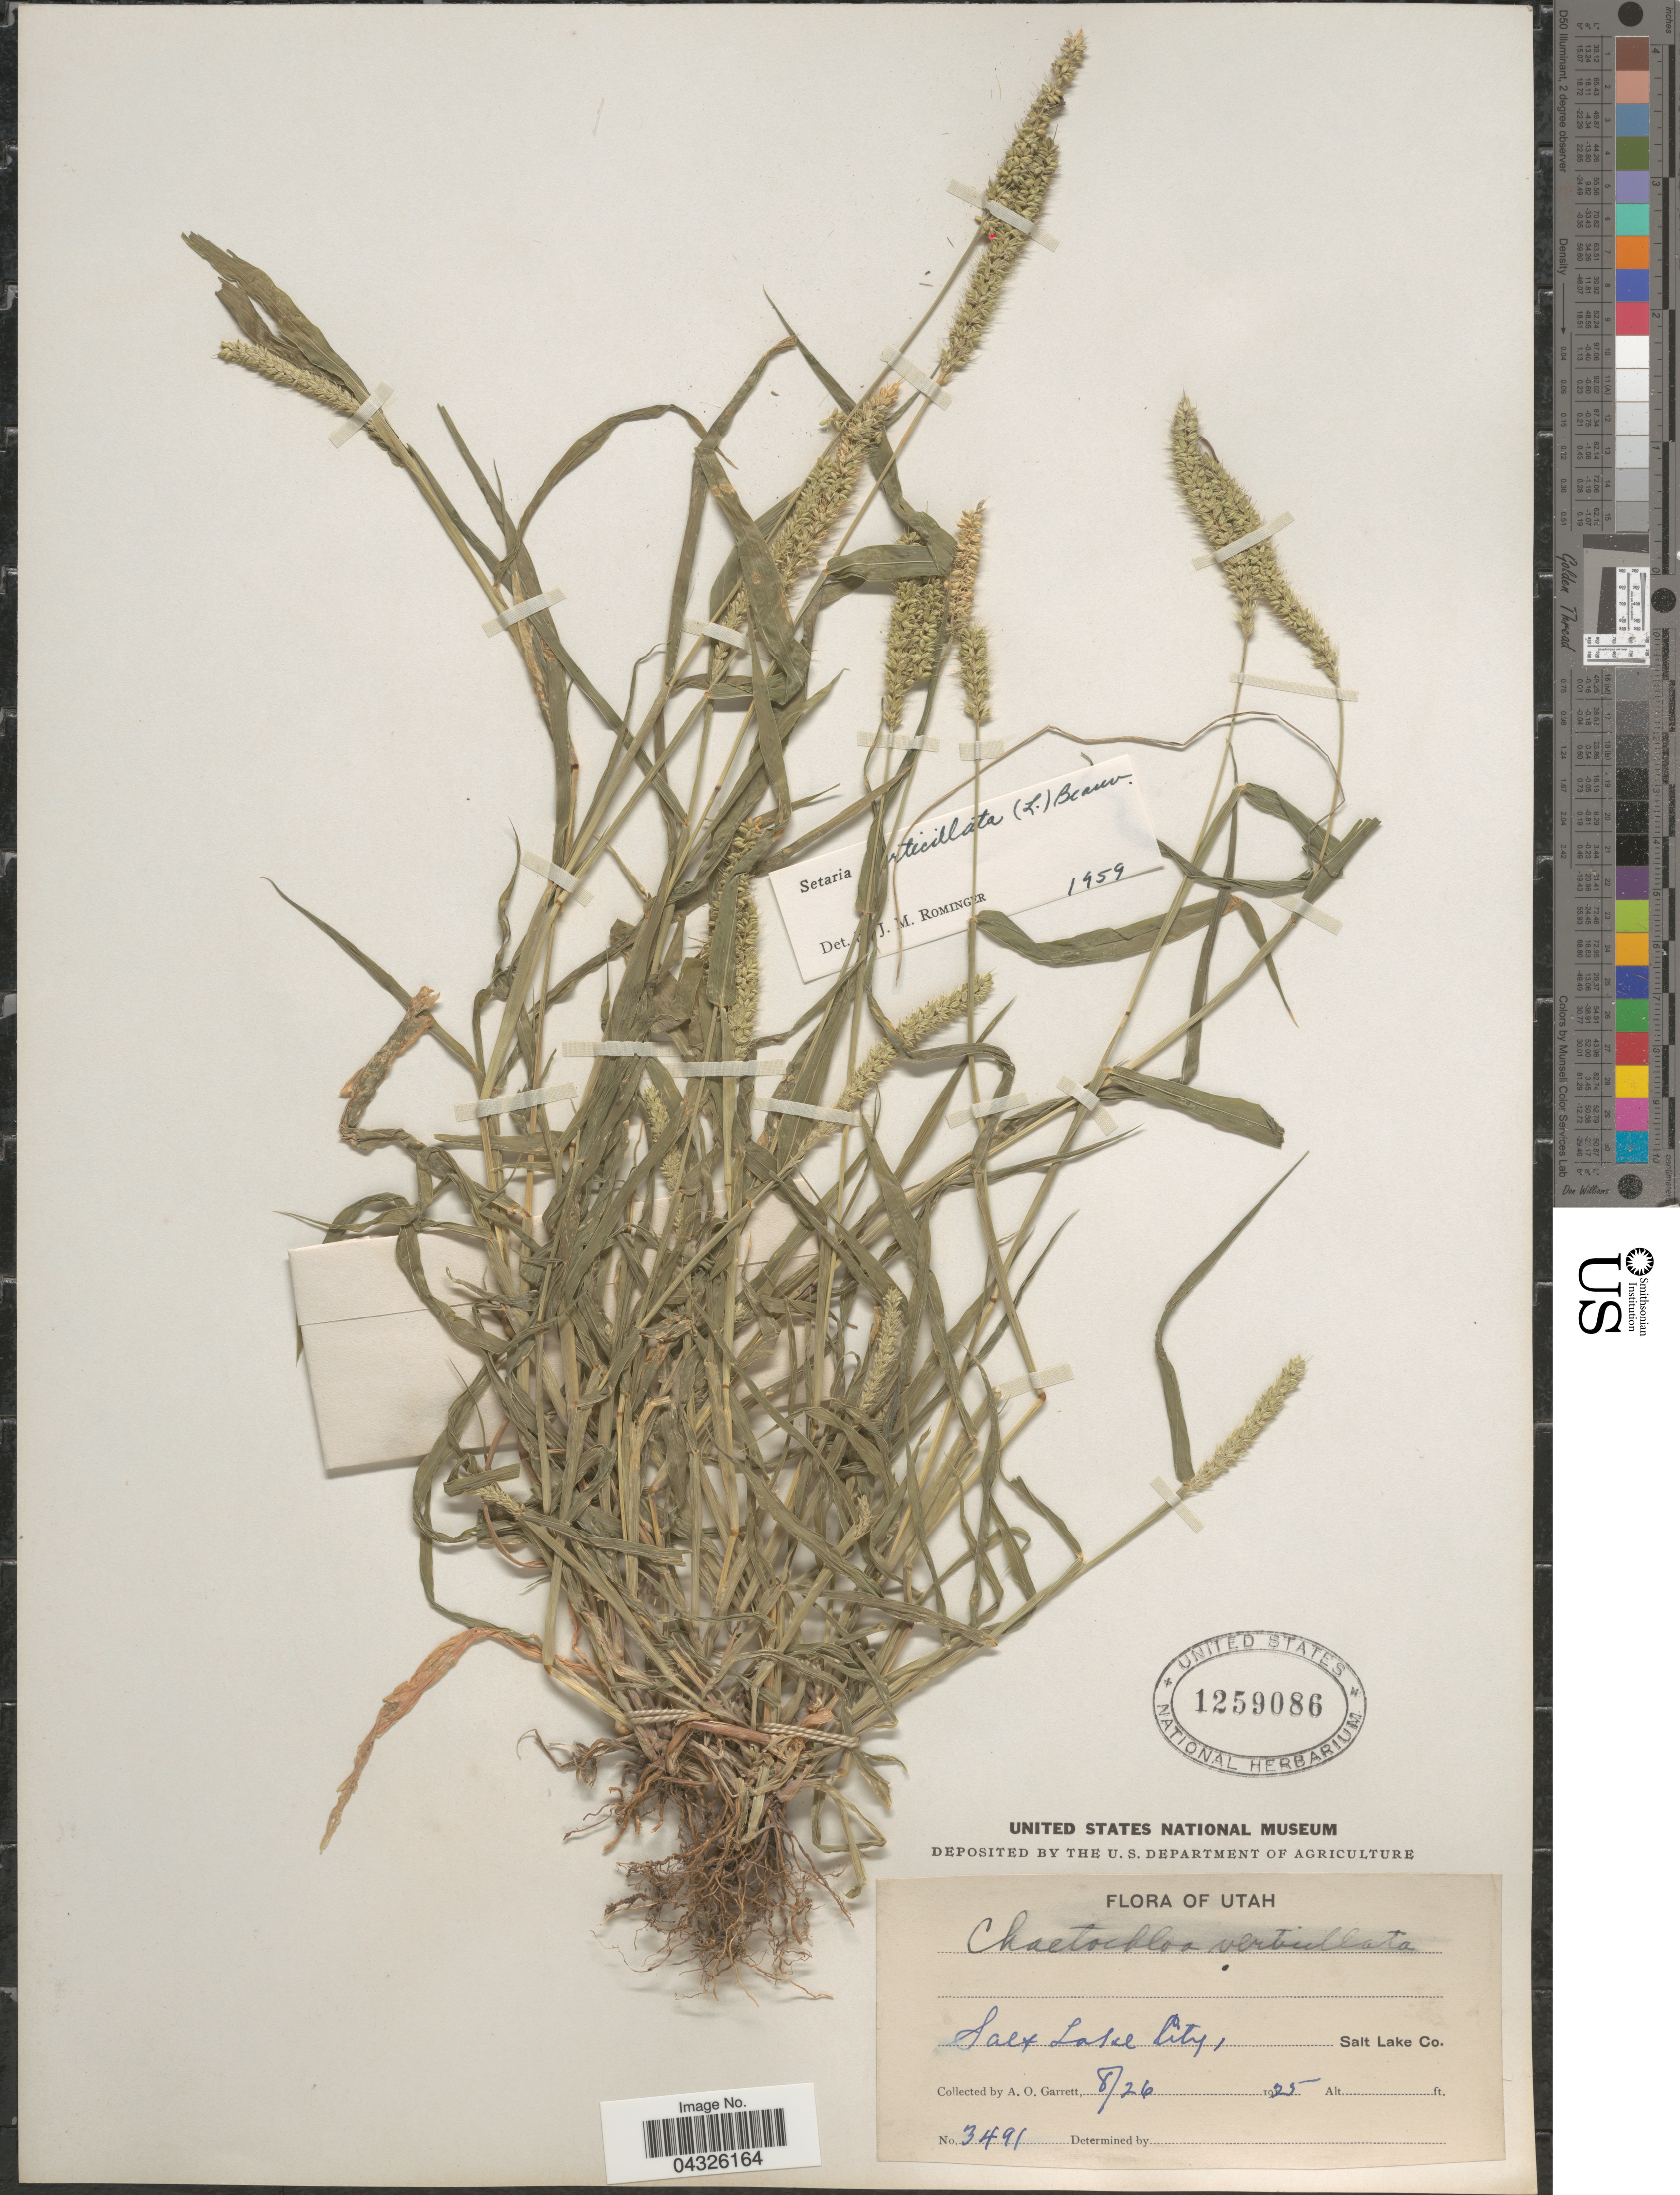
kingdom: Plantae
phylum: Tracheophyta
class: Liliopsida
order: Poales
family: Poaceae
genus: Setaria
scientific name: Setaria verticillata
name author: (L.) P. Beauv.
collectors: A. O. Garrett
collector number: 3491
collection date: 1925-08-26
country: United States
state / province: Utah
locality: Salt Lake City, Salt Lake Co.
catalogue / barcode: US 1259086